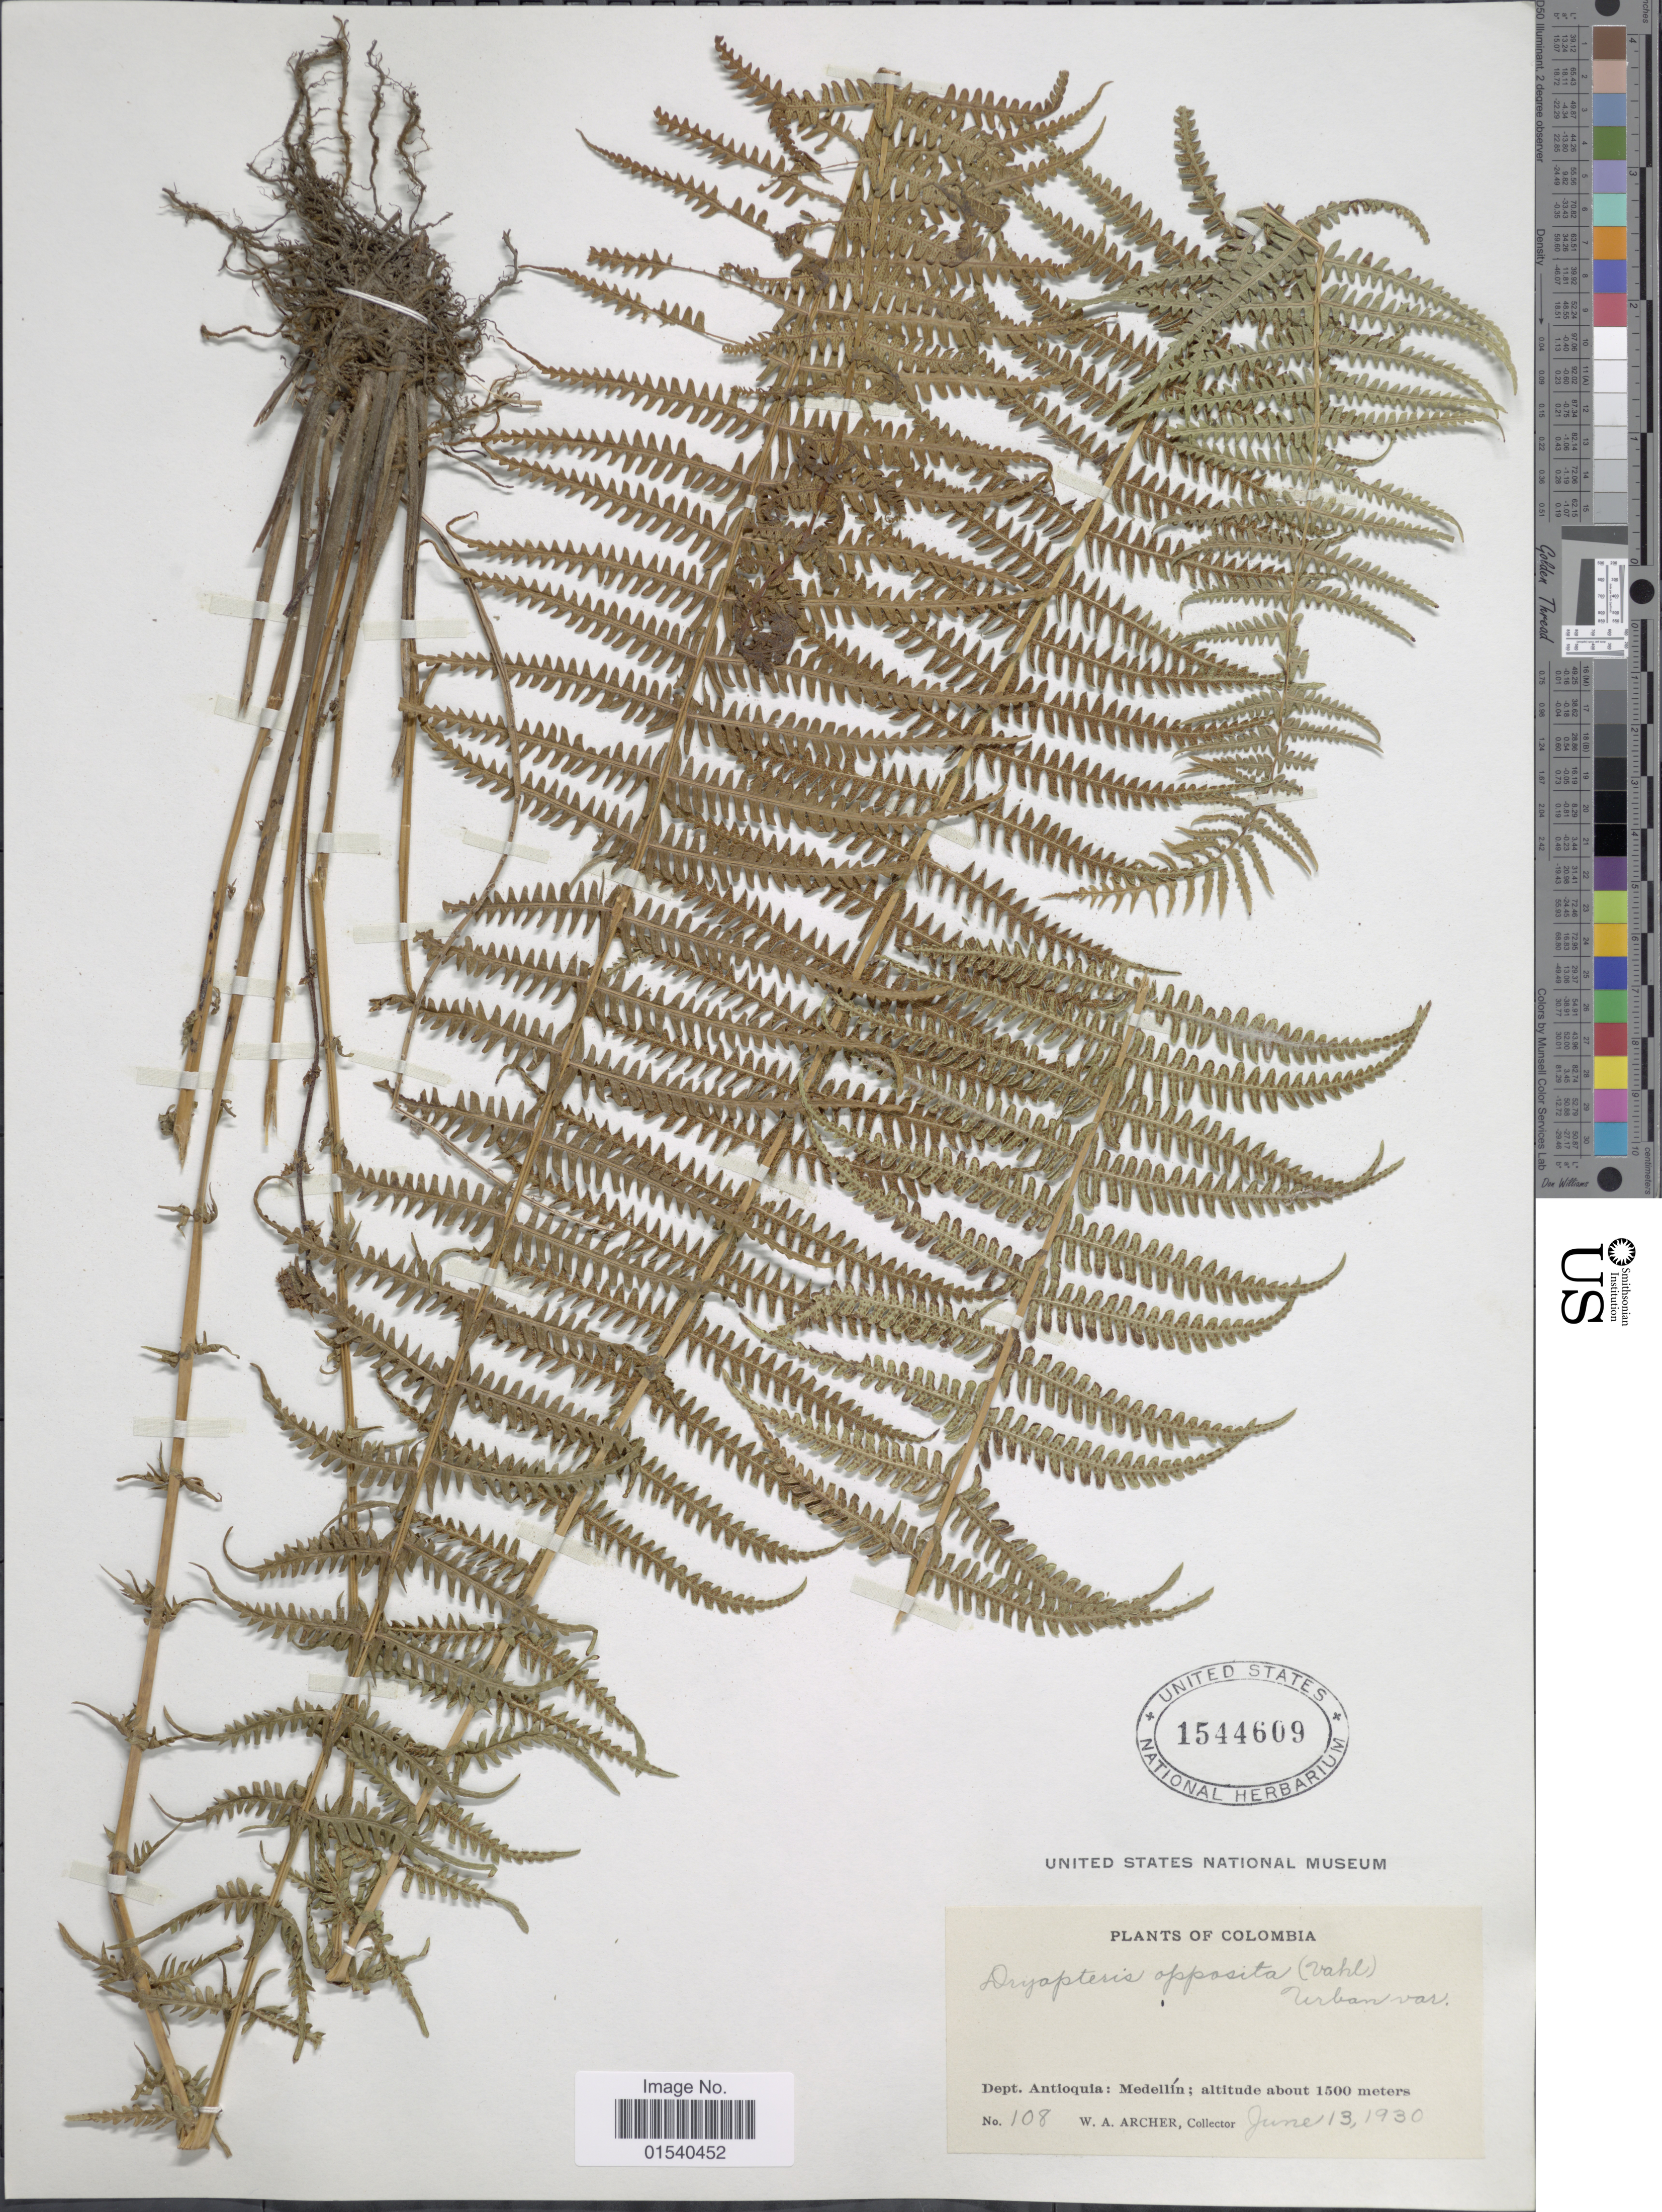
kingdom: Plantae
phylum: Tracheophyta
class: Polypodiopsida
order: Polypodiales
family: Thelypteridaceae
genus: Amauropelta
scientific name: Amauropelta opposita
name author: (Vahl) Pic. Serm.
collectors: W. A. Archer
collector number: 108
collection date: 1930-06-13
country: Colombia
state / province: Antioquia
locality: Dept. Antioquia: Medellín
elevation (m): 1500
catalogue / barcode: US 1544609